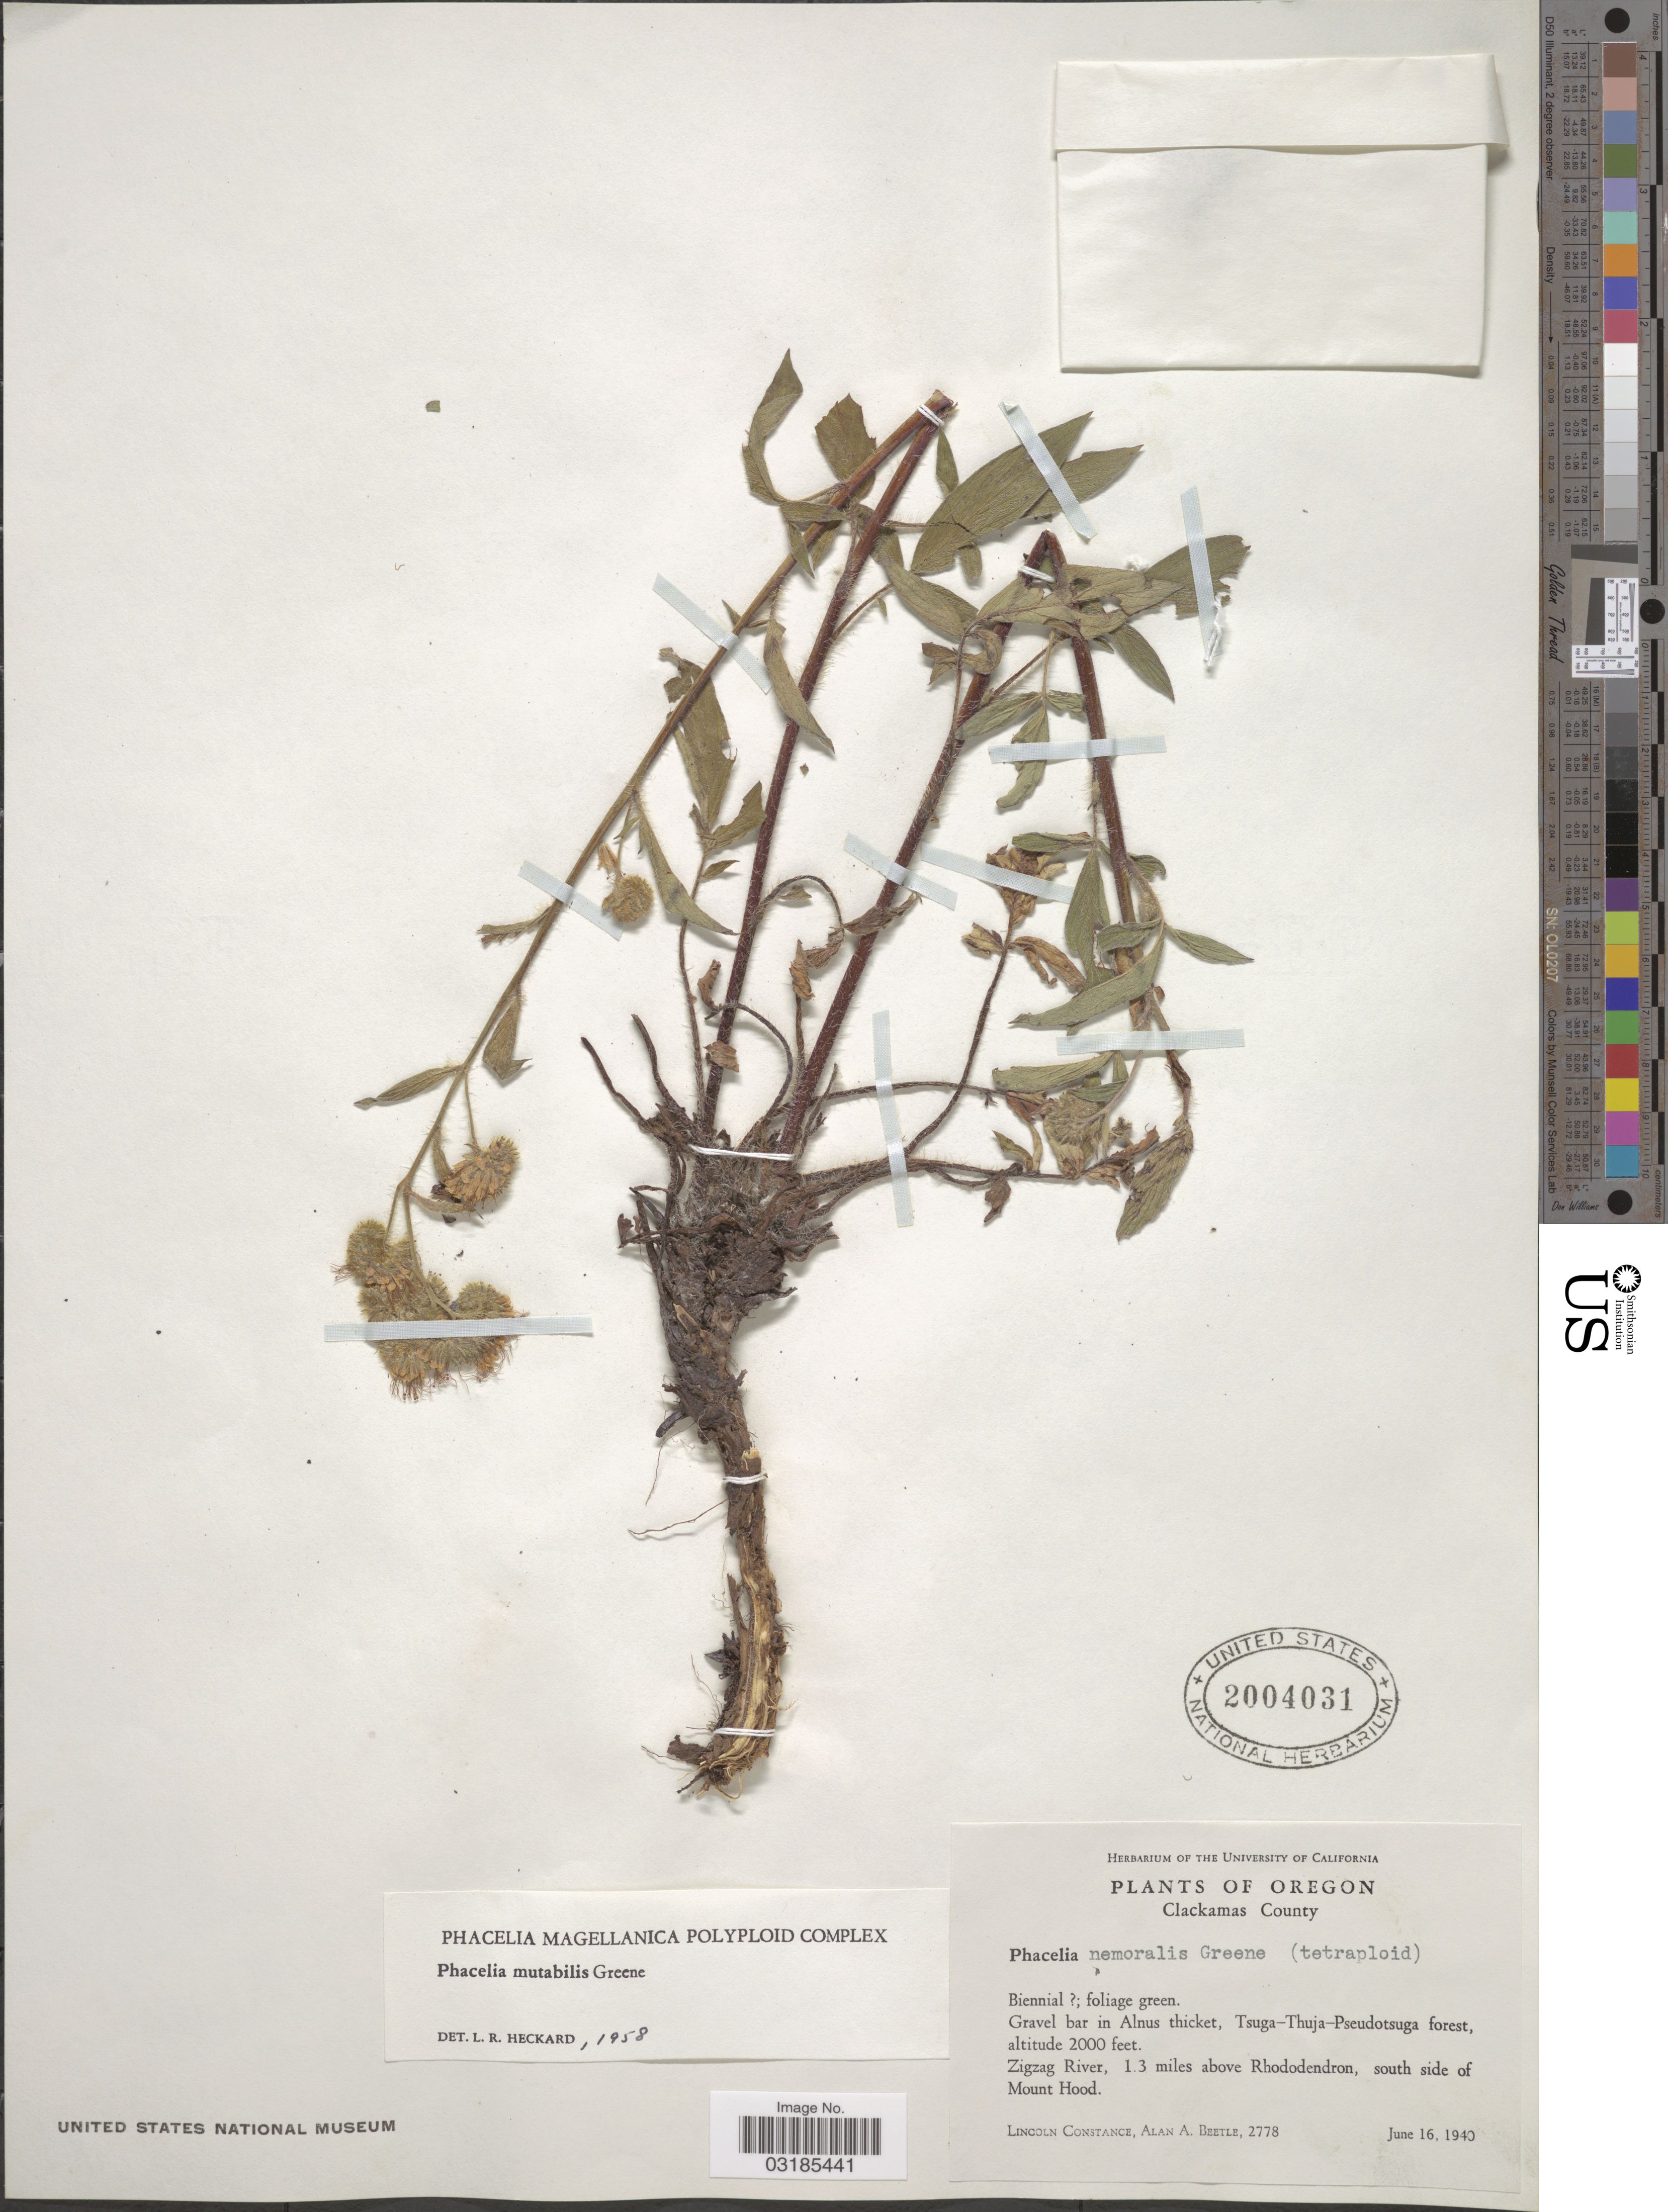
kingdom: Plantae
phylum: Tracheophyta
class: Magnoliopsida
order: Boraginales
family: Hydrophyllaceae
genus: Phacelia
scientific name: Phacelia mutabilis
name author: Greene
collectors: L. Constance & A. A. Beetle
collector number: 2778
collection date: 1940-06-16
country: United States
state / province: Oregon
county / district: Clackamas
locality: Clackamas County. Gravel bar in Alnus thicket. Zigzag River, 1.3 miles above Rhododendron, south side of Mount Hood.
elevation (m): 610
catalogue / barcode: US 2004031